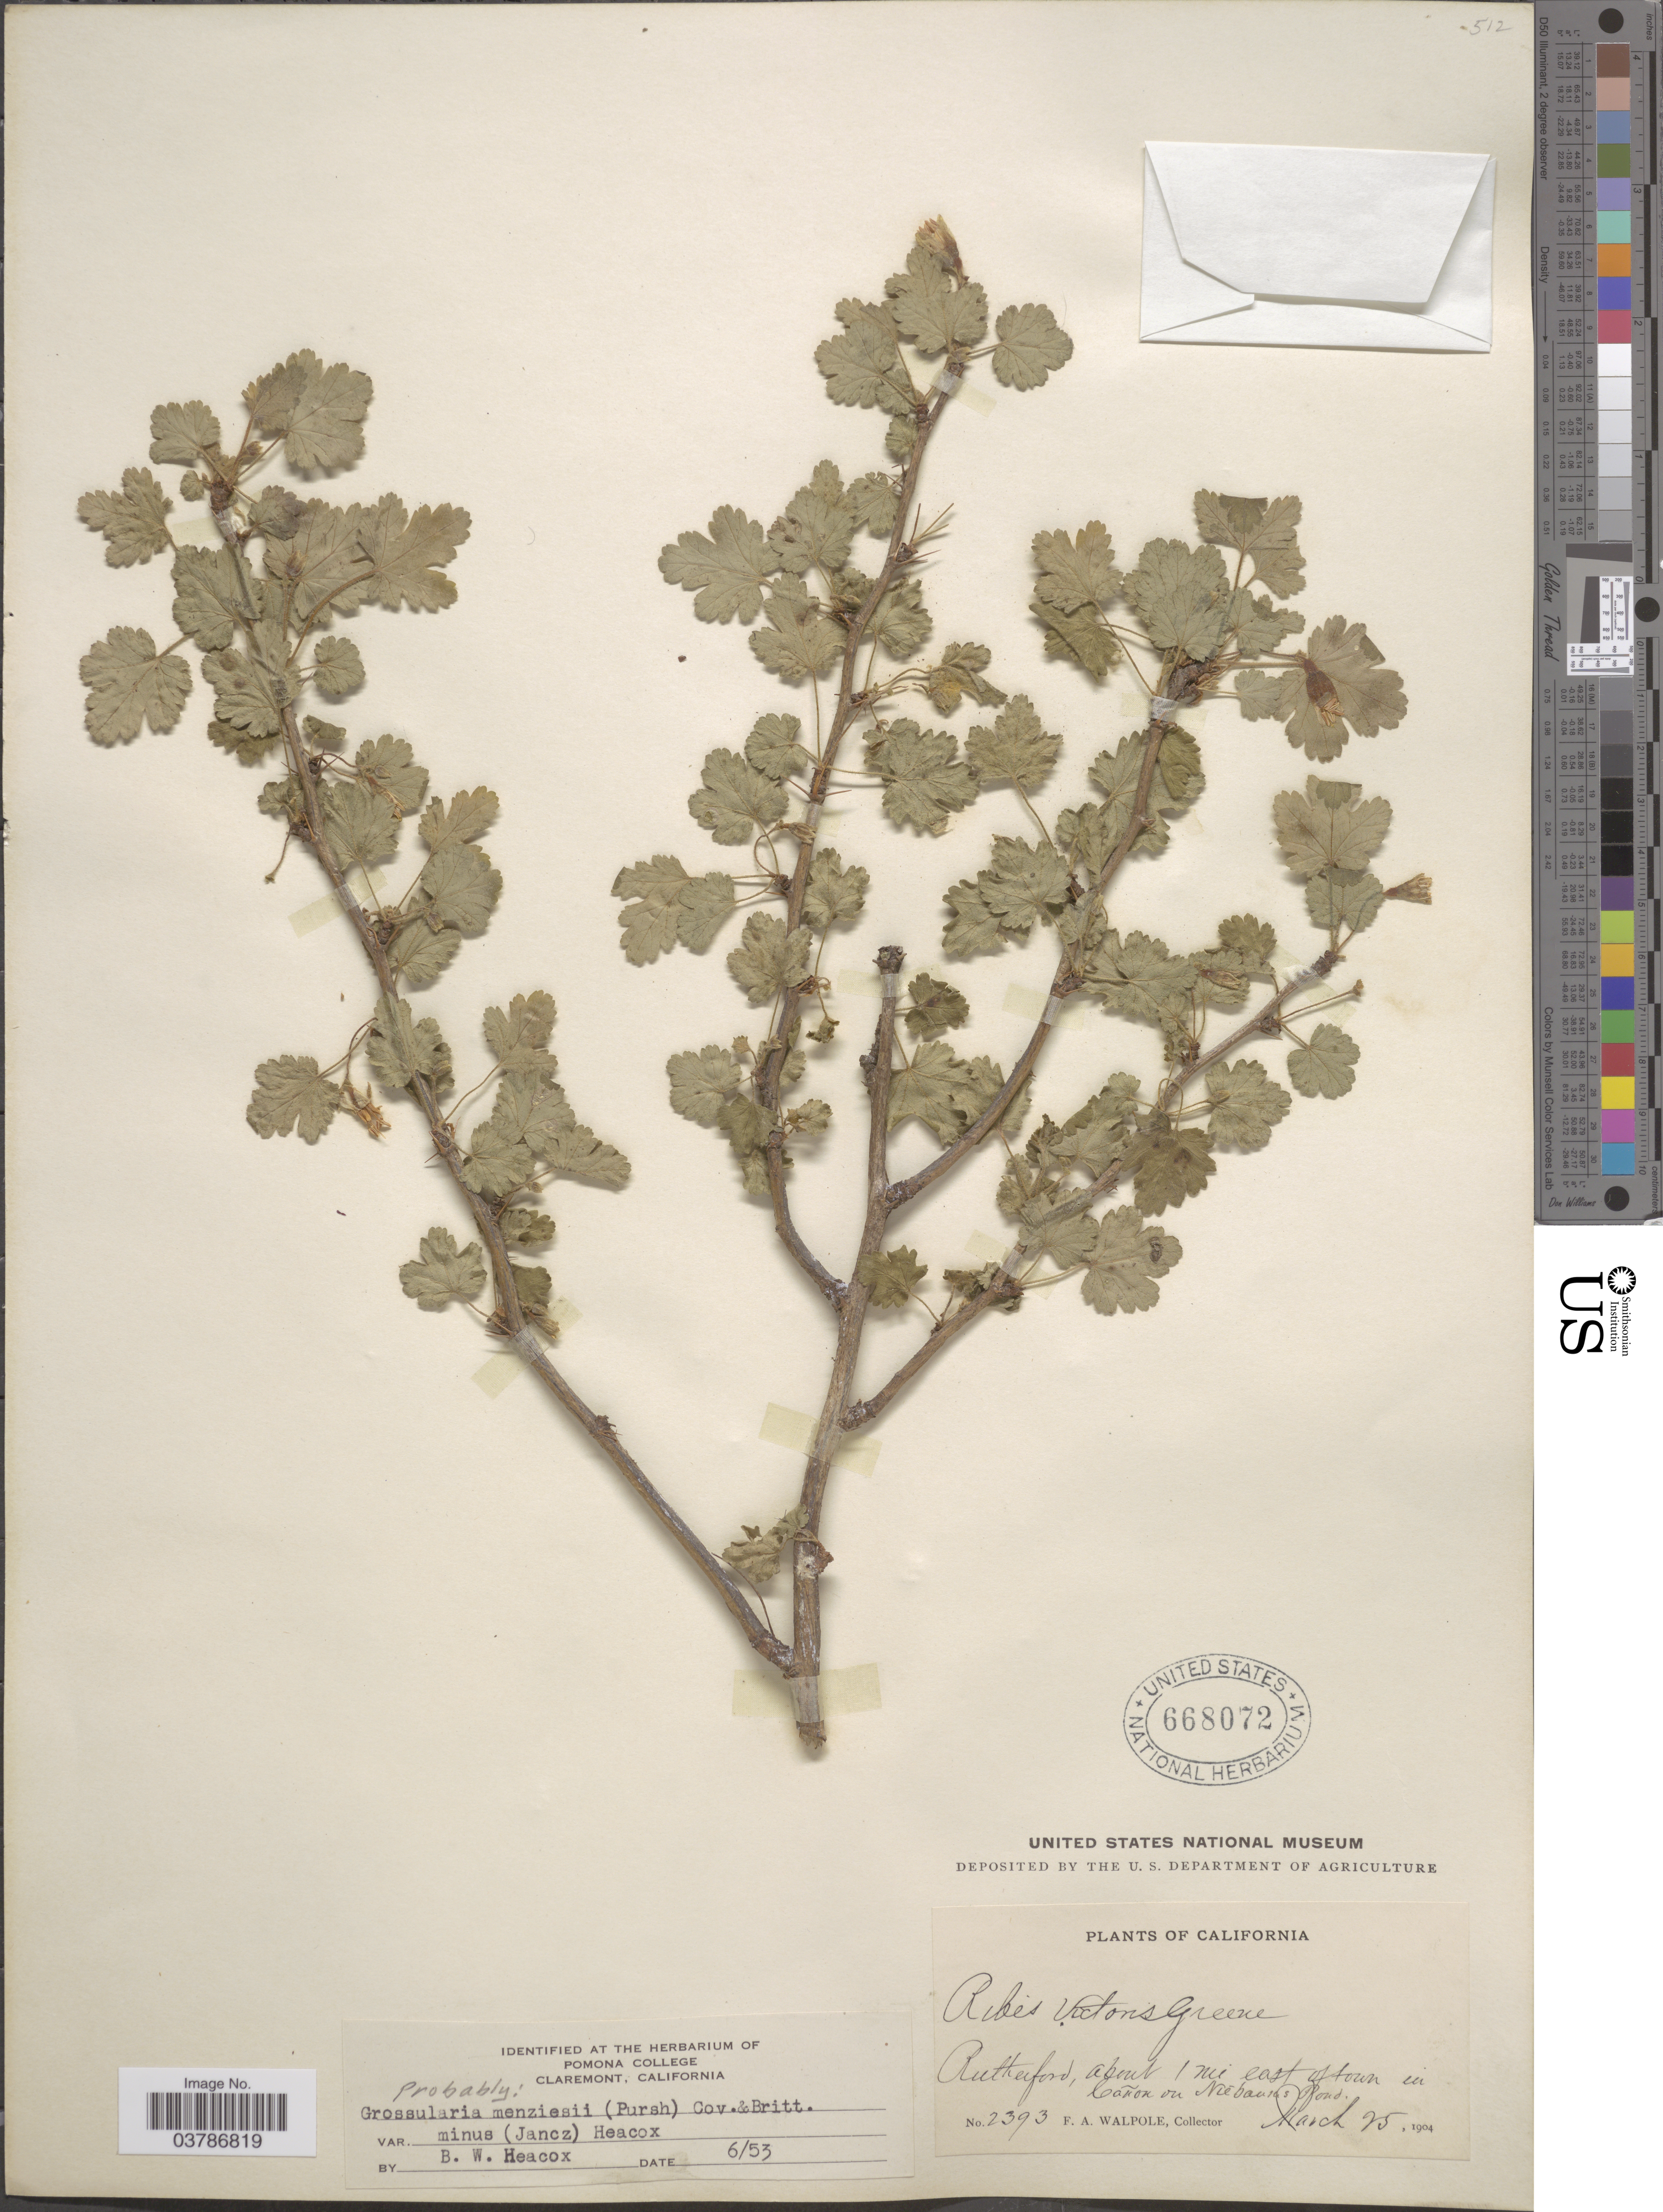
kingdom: Plantae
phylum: Tracheophyta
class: Magnoliopsida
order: Saxifragales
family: Grossulariaceae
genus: Ribes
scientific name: Ribes victoris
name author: Greene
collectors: F. Walpole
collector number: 2393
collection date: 1904-03-25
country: United States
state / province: California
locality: Rutherford, about 1 mi east of town in Cañon on Niebaunis* Pond.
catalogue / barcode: US 668072